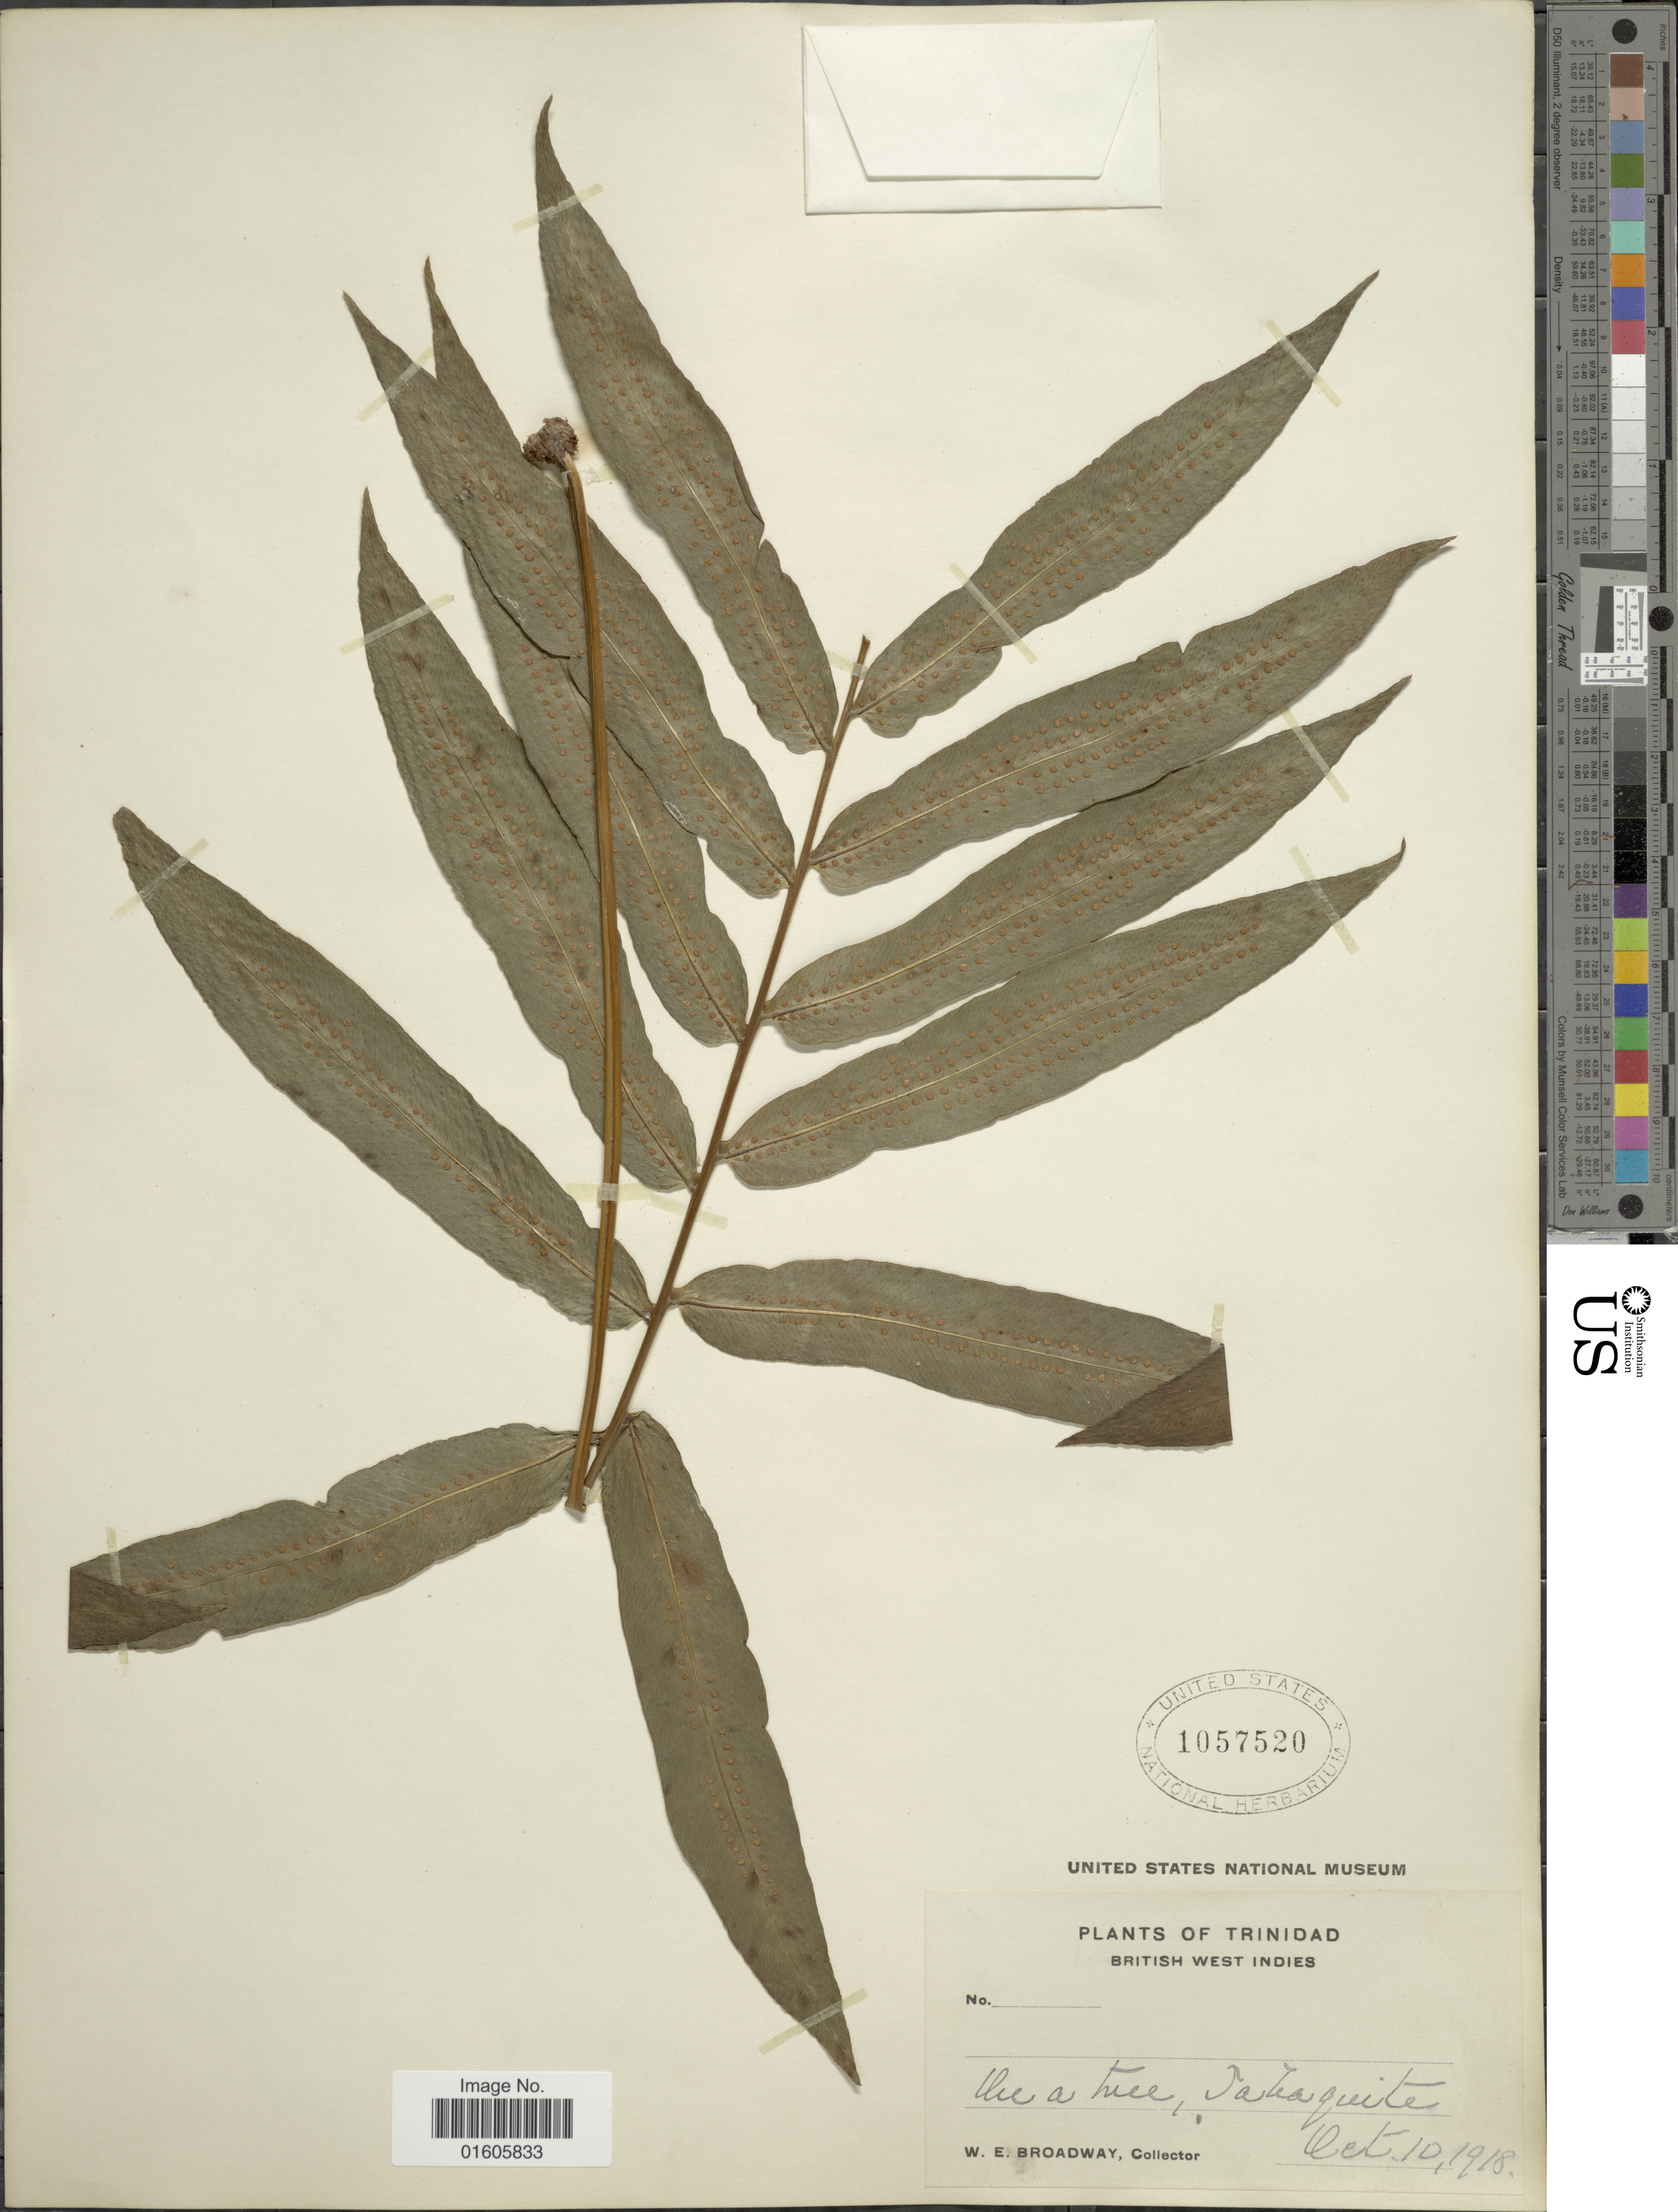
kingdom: Plantae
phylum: Tracheophyta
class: Polypodiopsida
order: Polypodiales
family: Polypodiaceae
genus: Serpocaulon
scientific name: Serpocaulon triseriale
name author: (Sw.) A.R. Sm.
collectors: W. E. Broadway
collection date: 1918-10-10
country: Trinidad and Tobago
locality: Trinidad. British West Indies. Tateaquite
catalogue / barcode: US 1057520